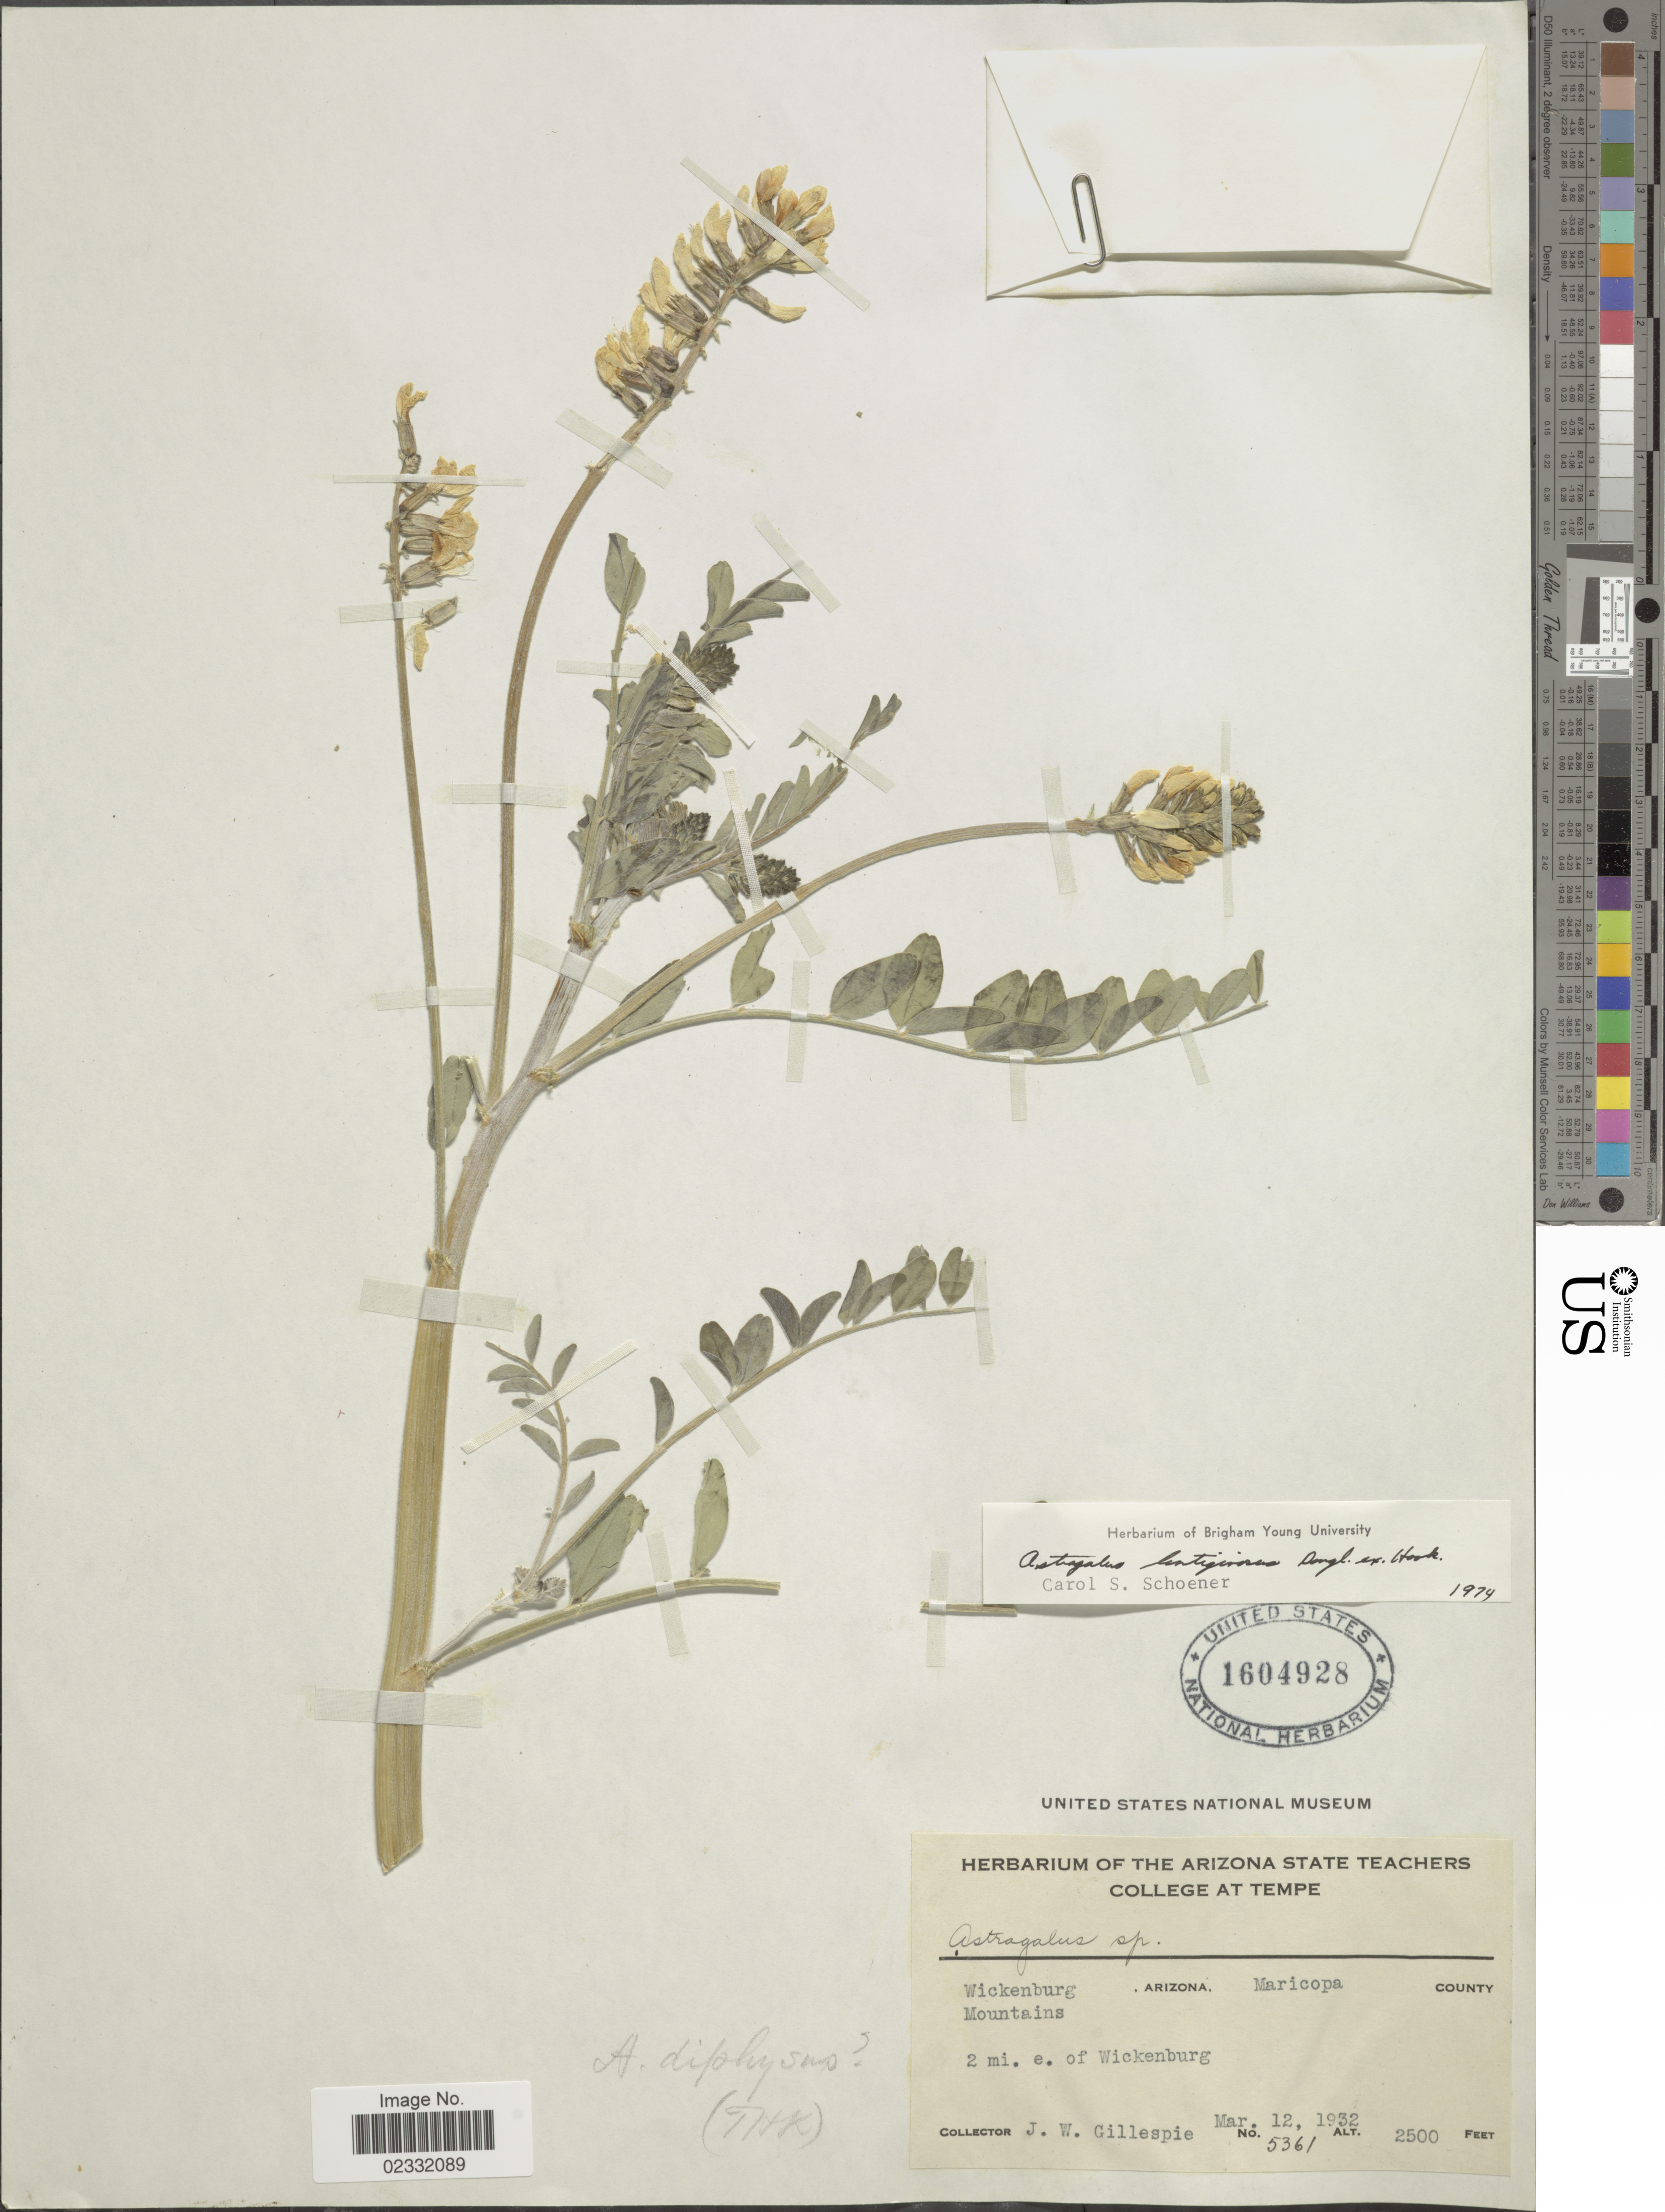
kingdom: Plantae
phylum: Tracheophyta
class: Magnoliopsida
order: Fabales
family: Fabaceae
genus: Astragalus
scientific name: Astragalus lentiginosus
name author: Douglas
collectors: J. W. Gillespie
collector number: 5361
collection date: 1932-03-12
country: United States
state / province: Arizona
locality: Wickenburg Mountains, Maricopa County, 2 mi. e. of Wickenburg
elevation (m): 762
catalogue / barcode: US 1604928